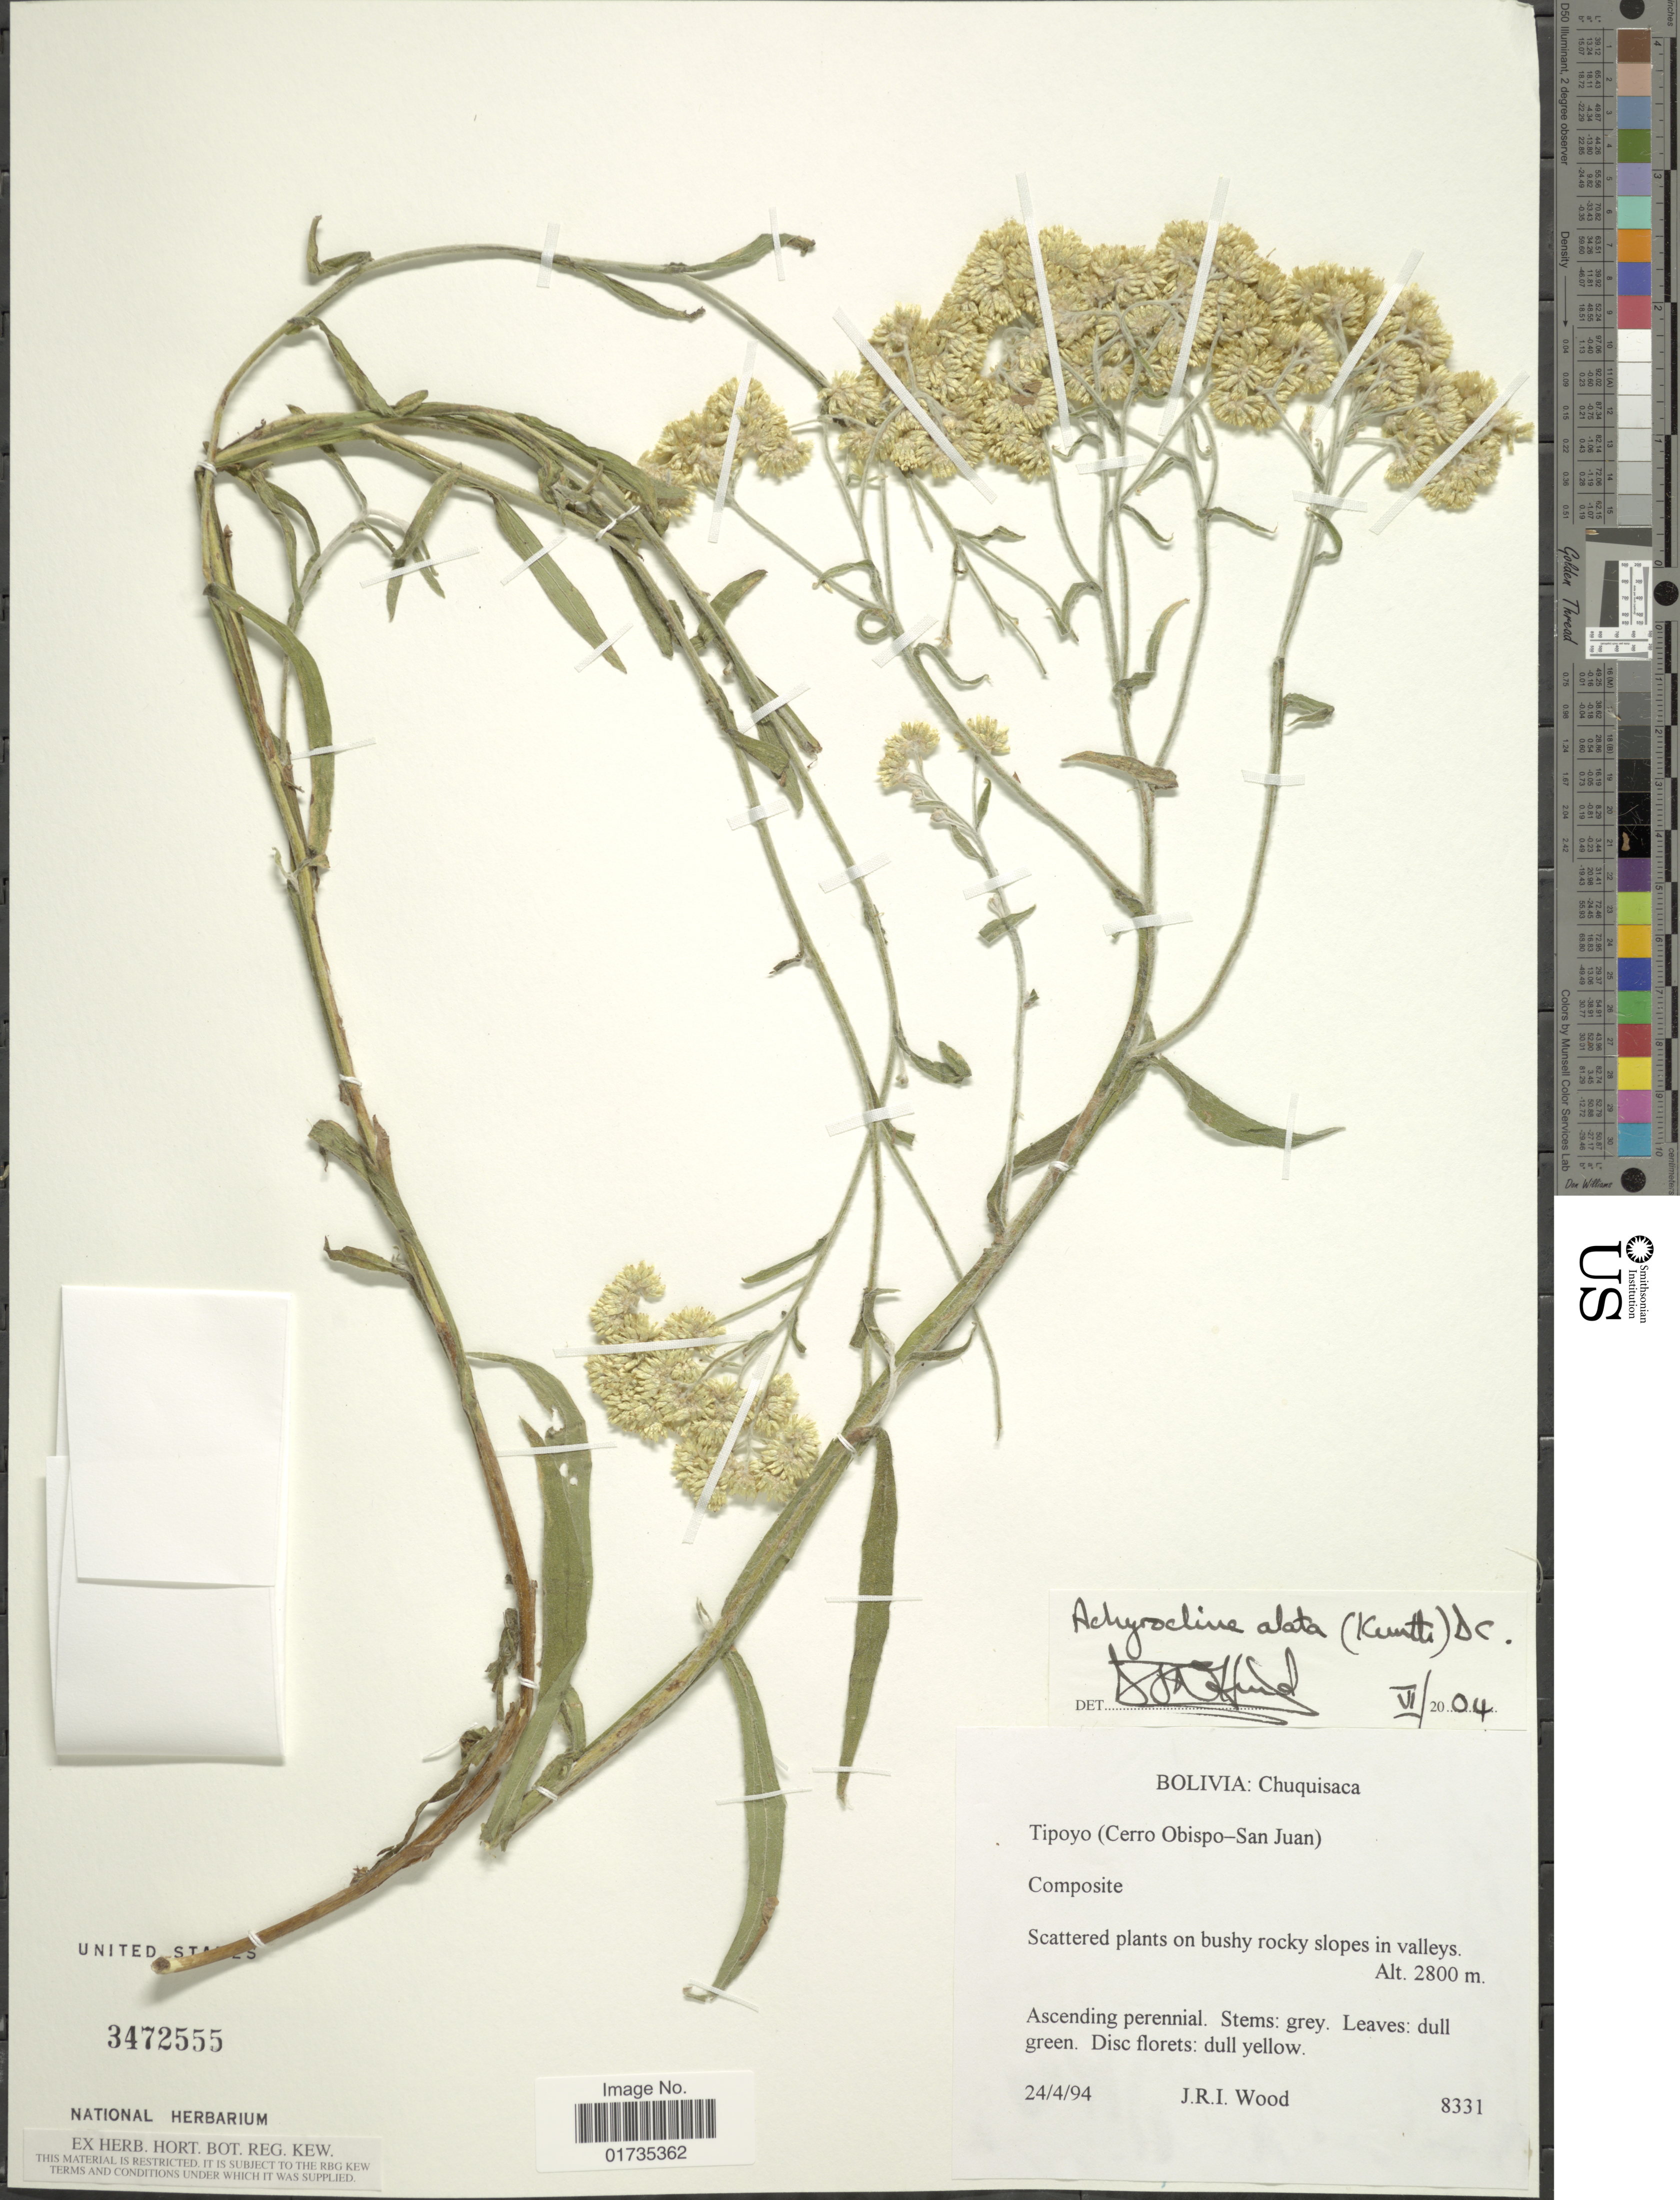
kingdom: Plantae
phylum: Tracheophyta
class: Magnoliopsida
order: Asterales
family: Asteraceae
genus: Achyrocline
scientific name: Achyrocline alata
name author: (Kunth) DC.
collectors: J. R. I. Wood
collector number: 8331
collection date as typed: Transcribed d/m/y: 24/4/94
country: Bolivia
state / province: Chuquisaca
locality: Bolivia: Chuquisaca. Scattered plants on bushy rocky slopes in valleys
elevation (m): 2800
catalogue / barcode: US 3472555